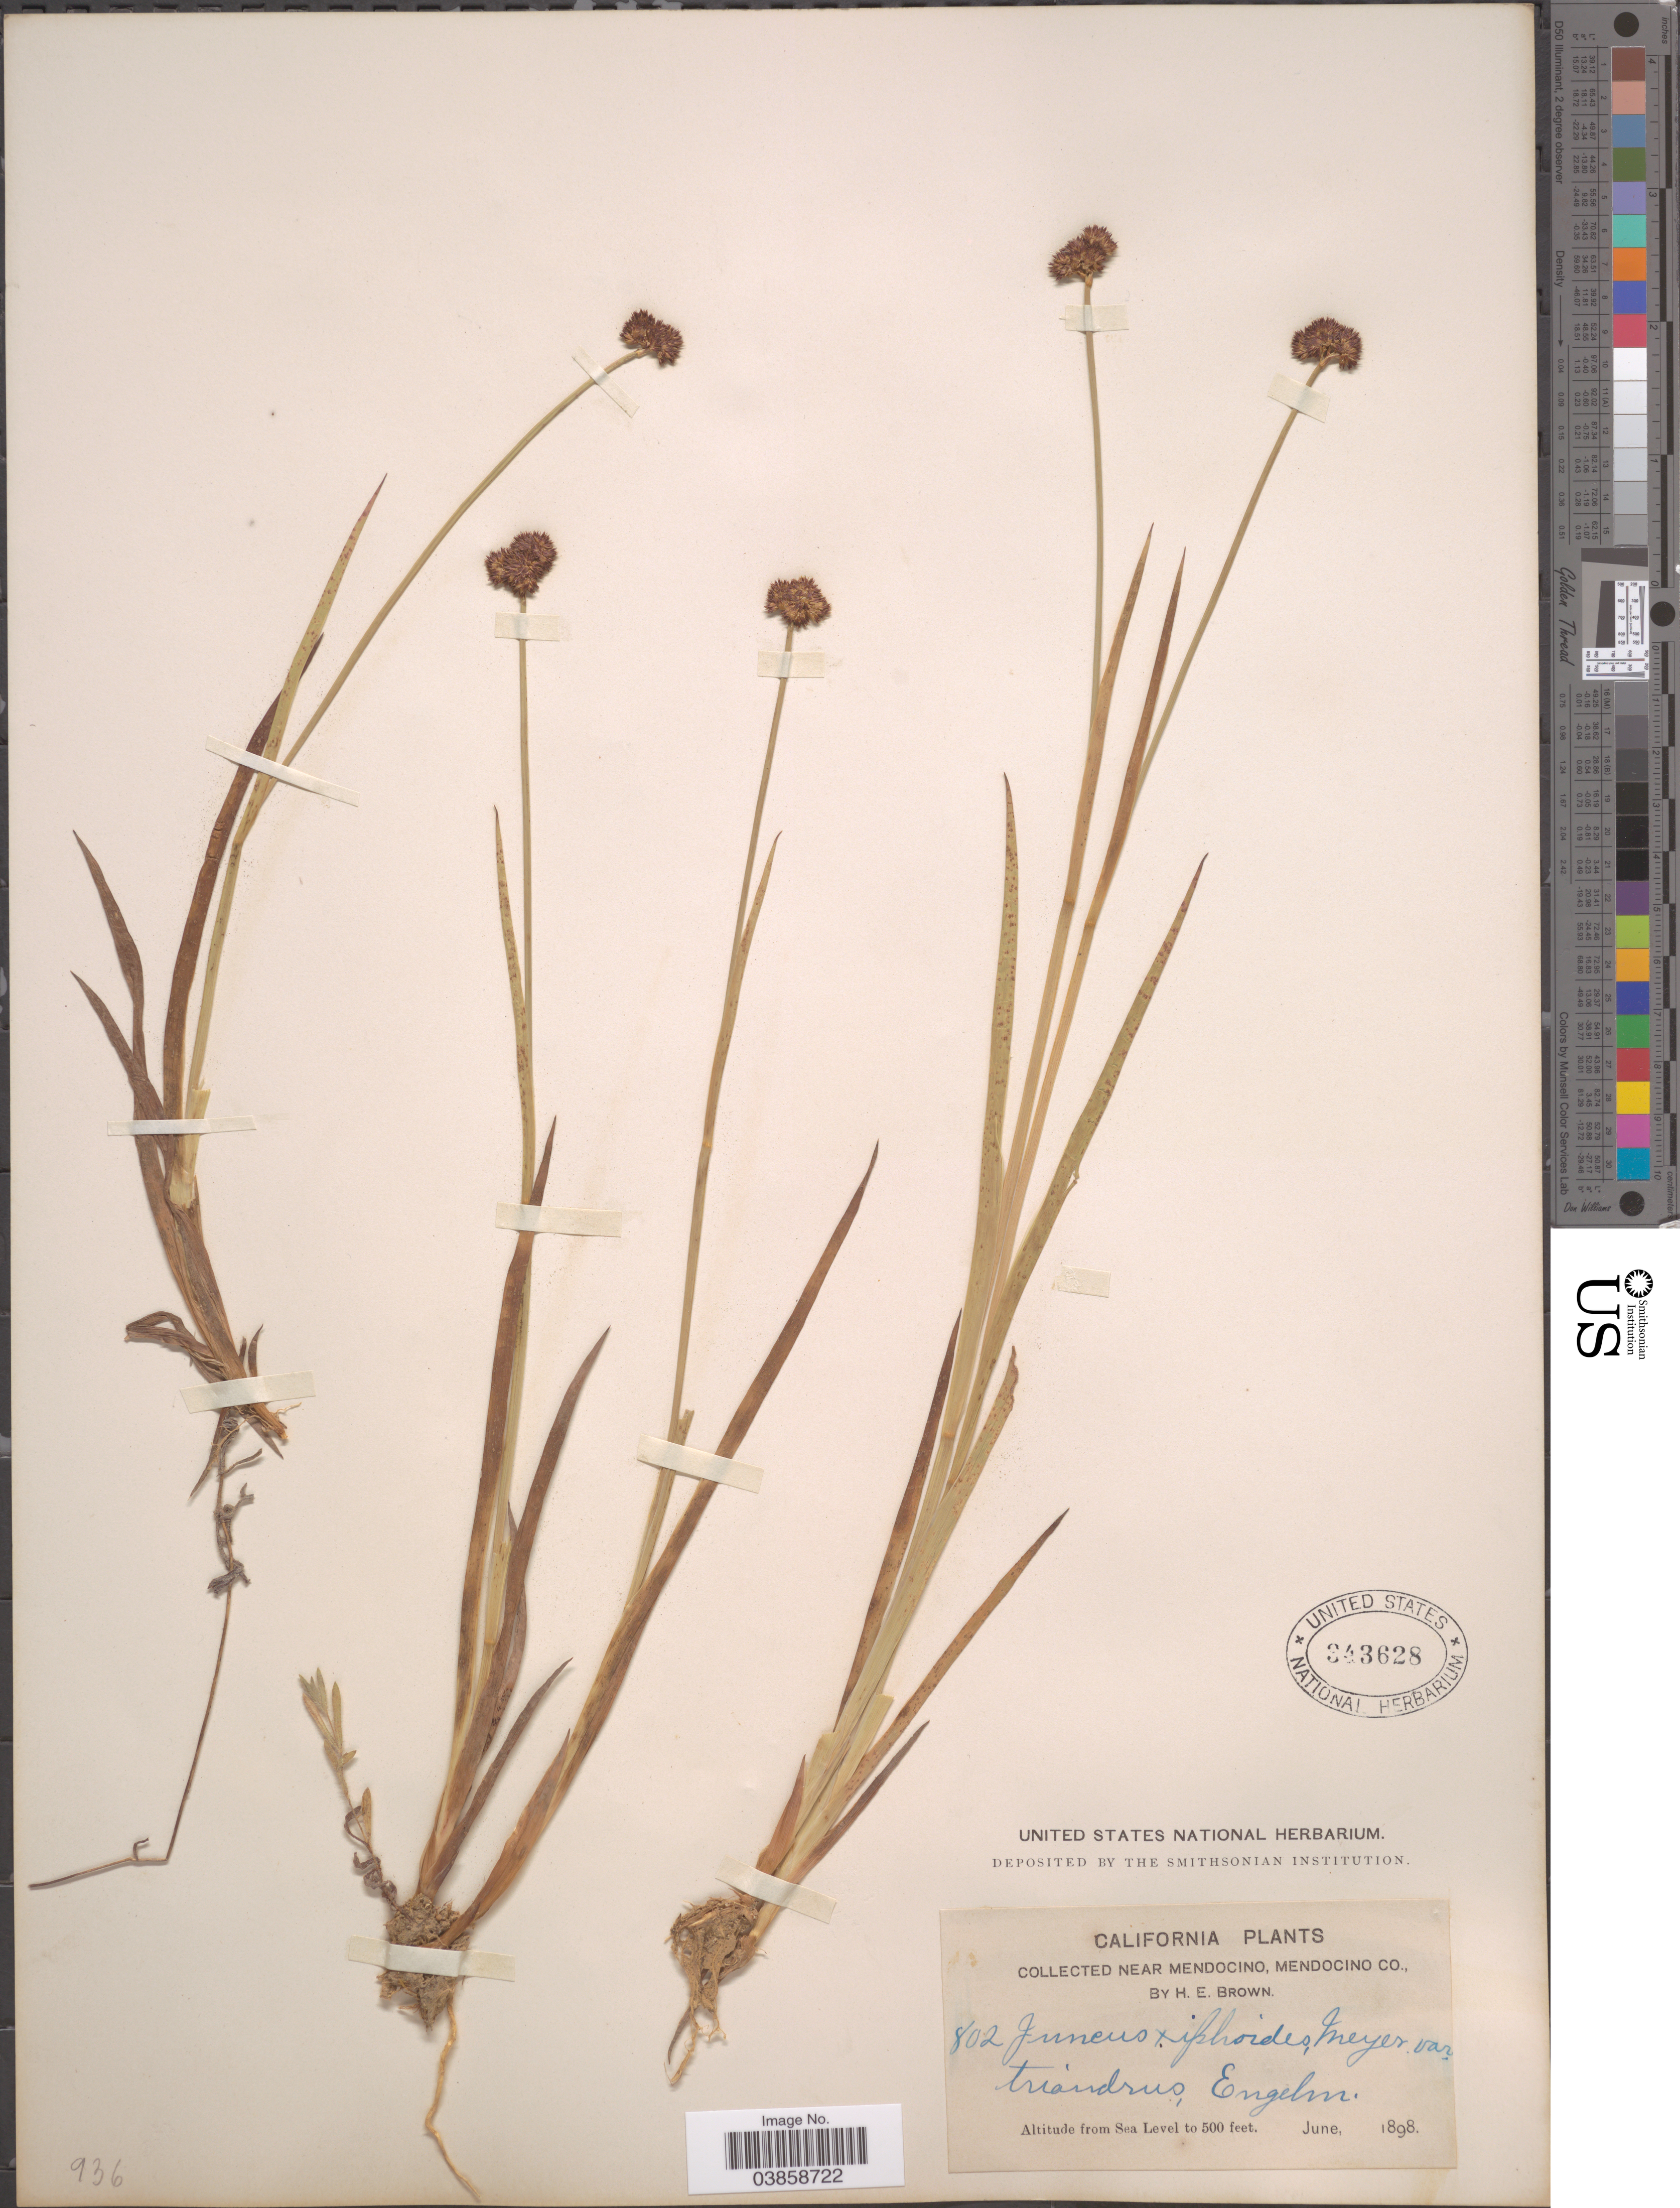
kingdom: Plantae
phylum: Tracheophyta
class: Liliopsida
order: Poales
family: Juncaceae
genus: Juncus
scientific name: Juncus xiphioides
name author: E. Mey.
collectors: H. E. Brown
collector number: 802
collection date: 1898-06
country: United States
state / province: California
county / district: Mendocino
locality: Near Mendocino, Mendocino Co.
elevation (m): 0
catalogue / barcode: US 343628